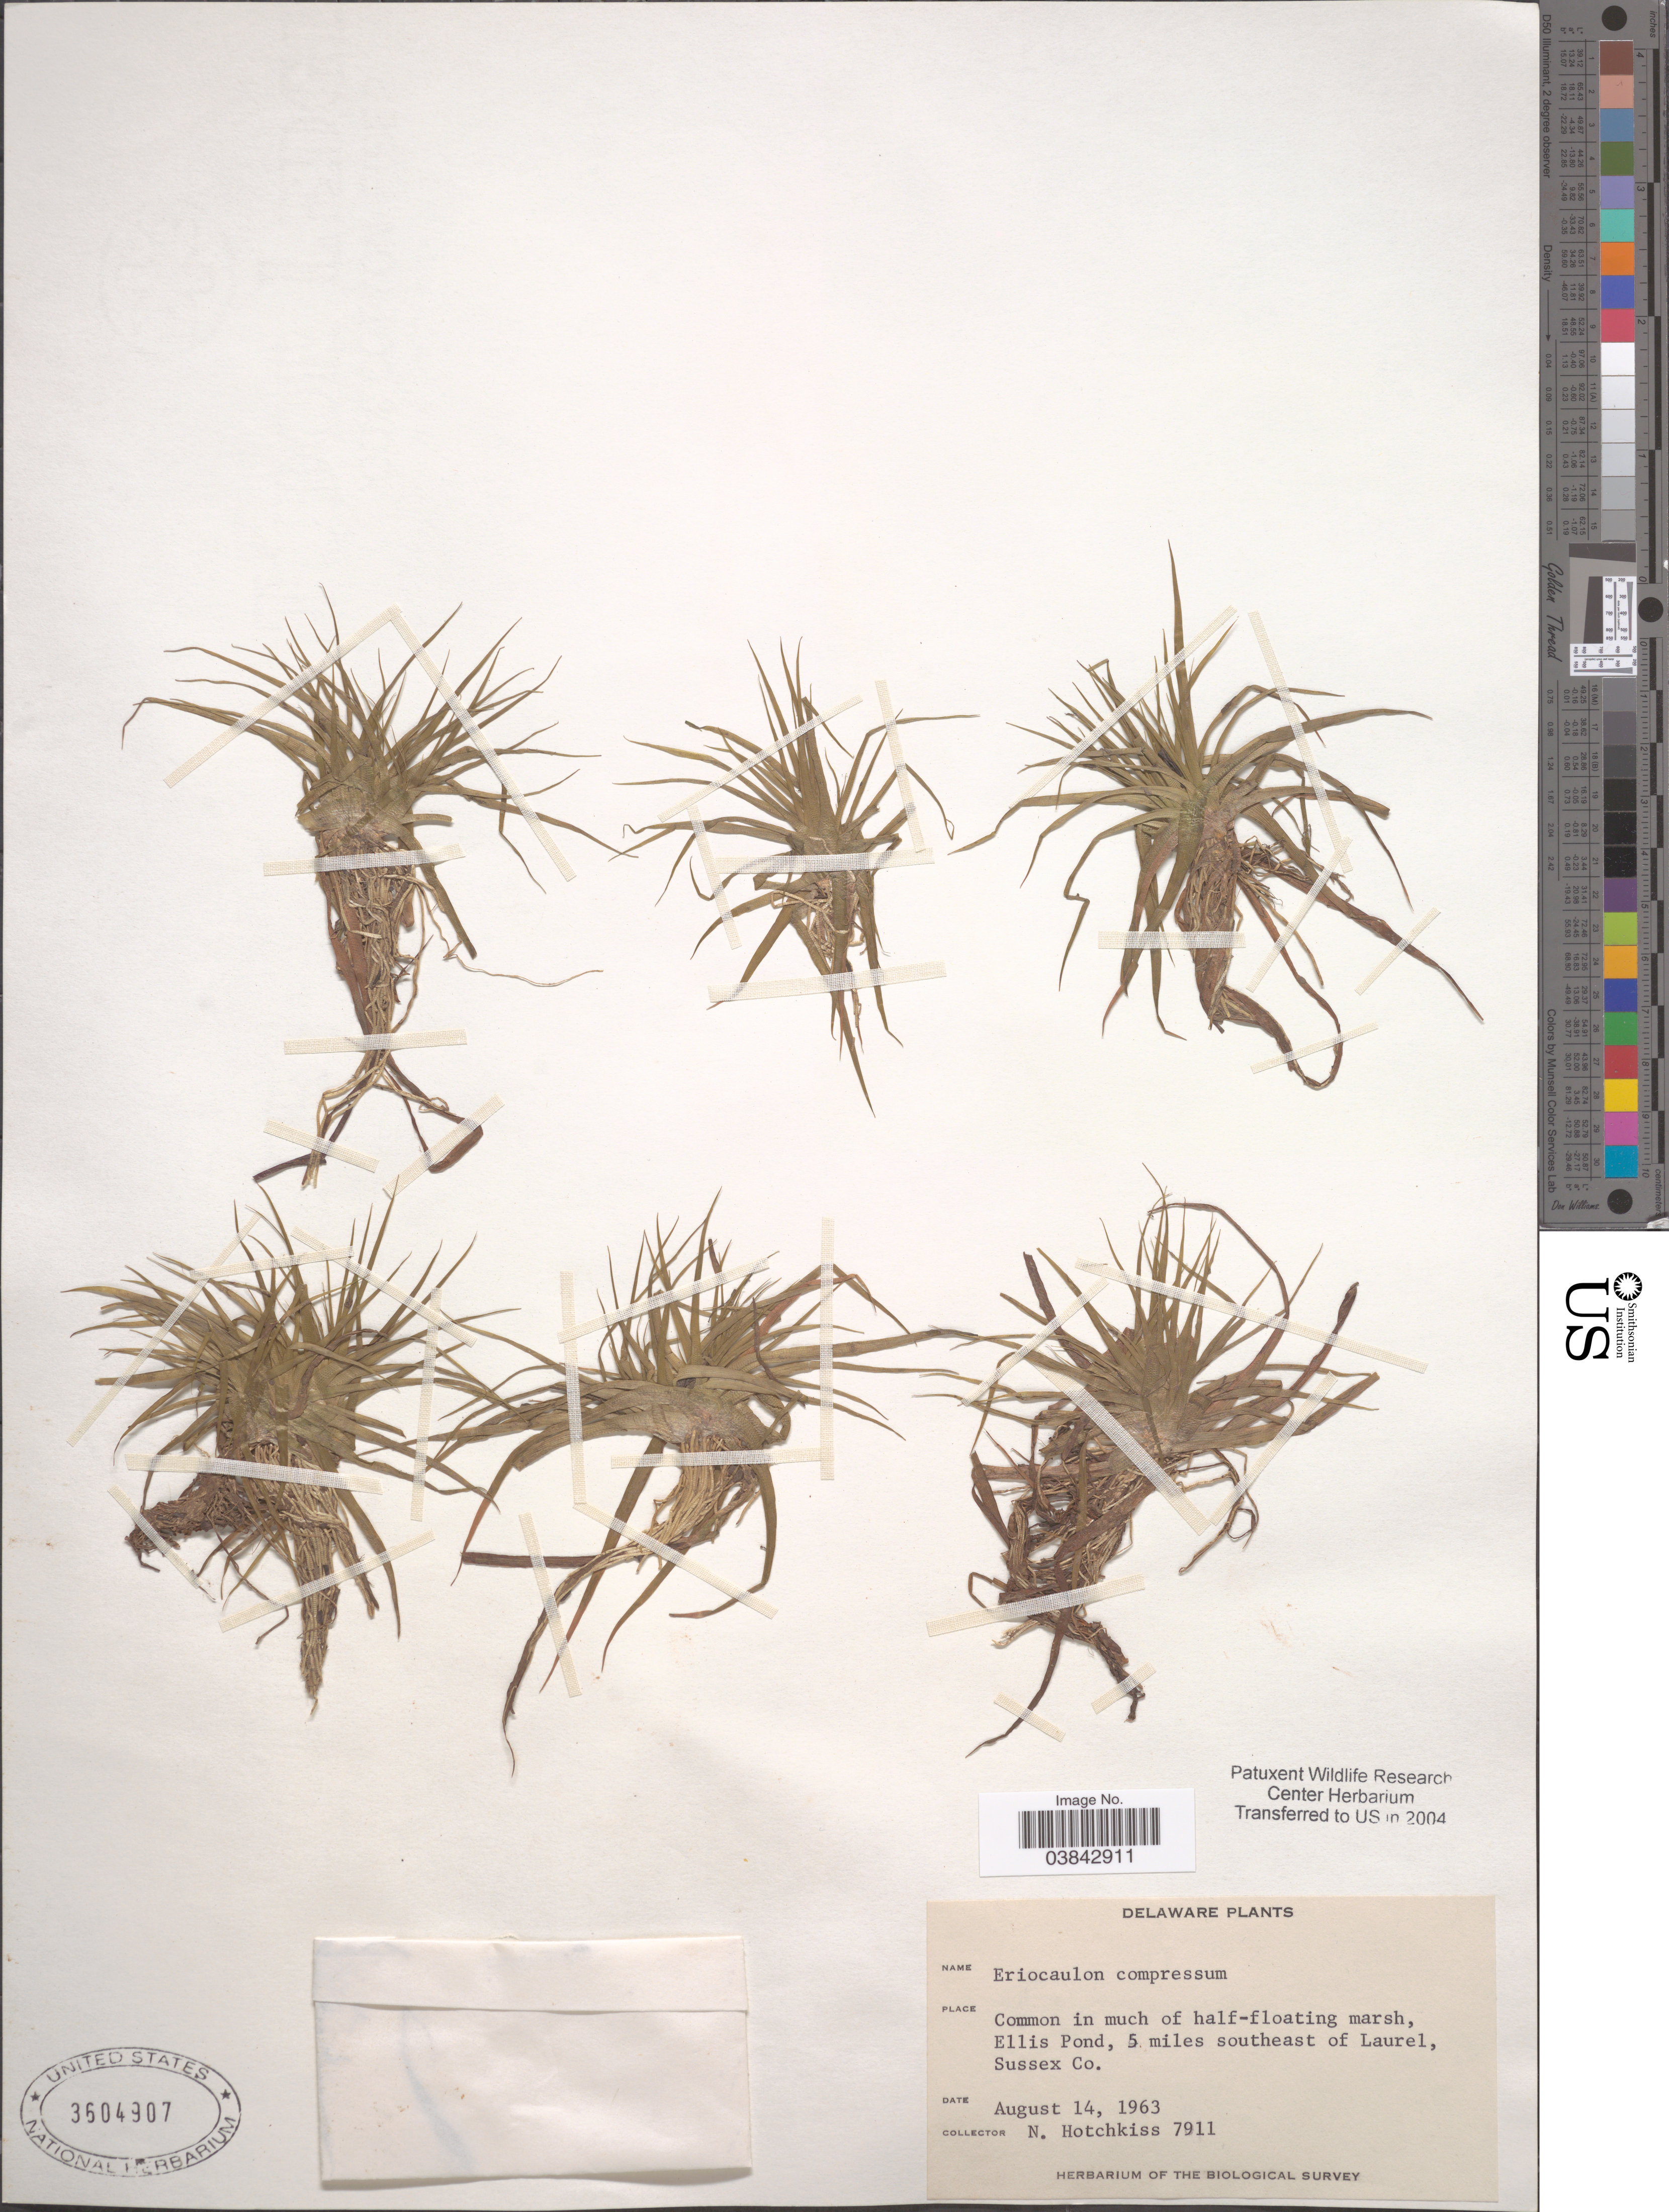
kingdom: Plantae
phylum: Tracheophyta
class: Liliopsida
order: Poales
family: Eriocaulaceae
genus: Eriocaulon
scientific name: Eriocaulon compressum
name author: Lam.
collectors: N. Hotchkiss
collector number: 7911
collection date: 1963-08-14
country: United States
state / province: Delaware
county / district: Sussex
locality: Ellis Pond, 5 miles southeast of Laurel, Sussex Co.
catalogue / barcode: US 3604907